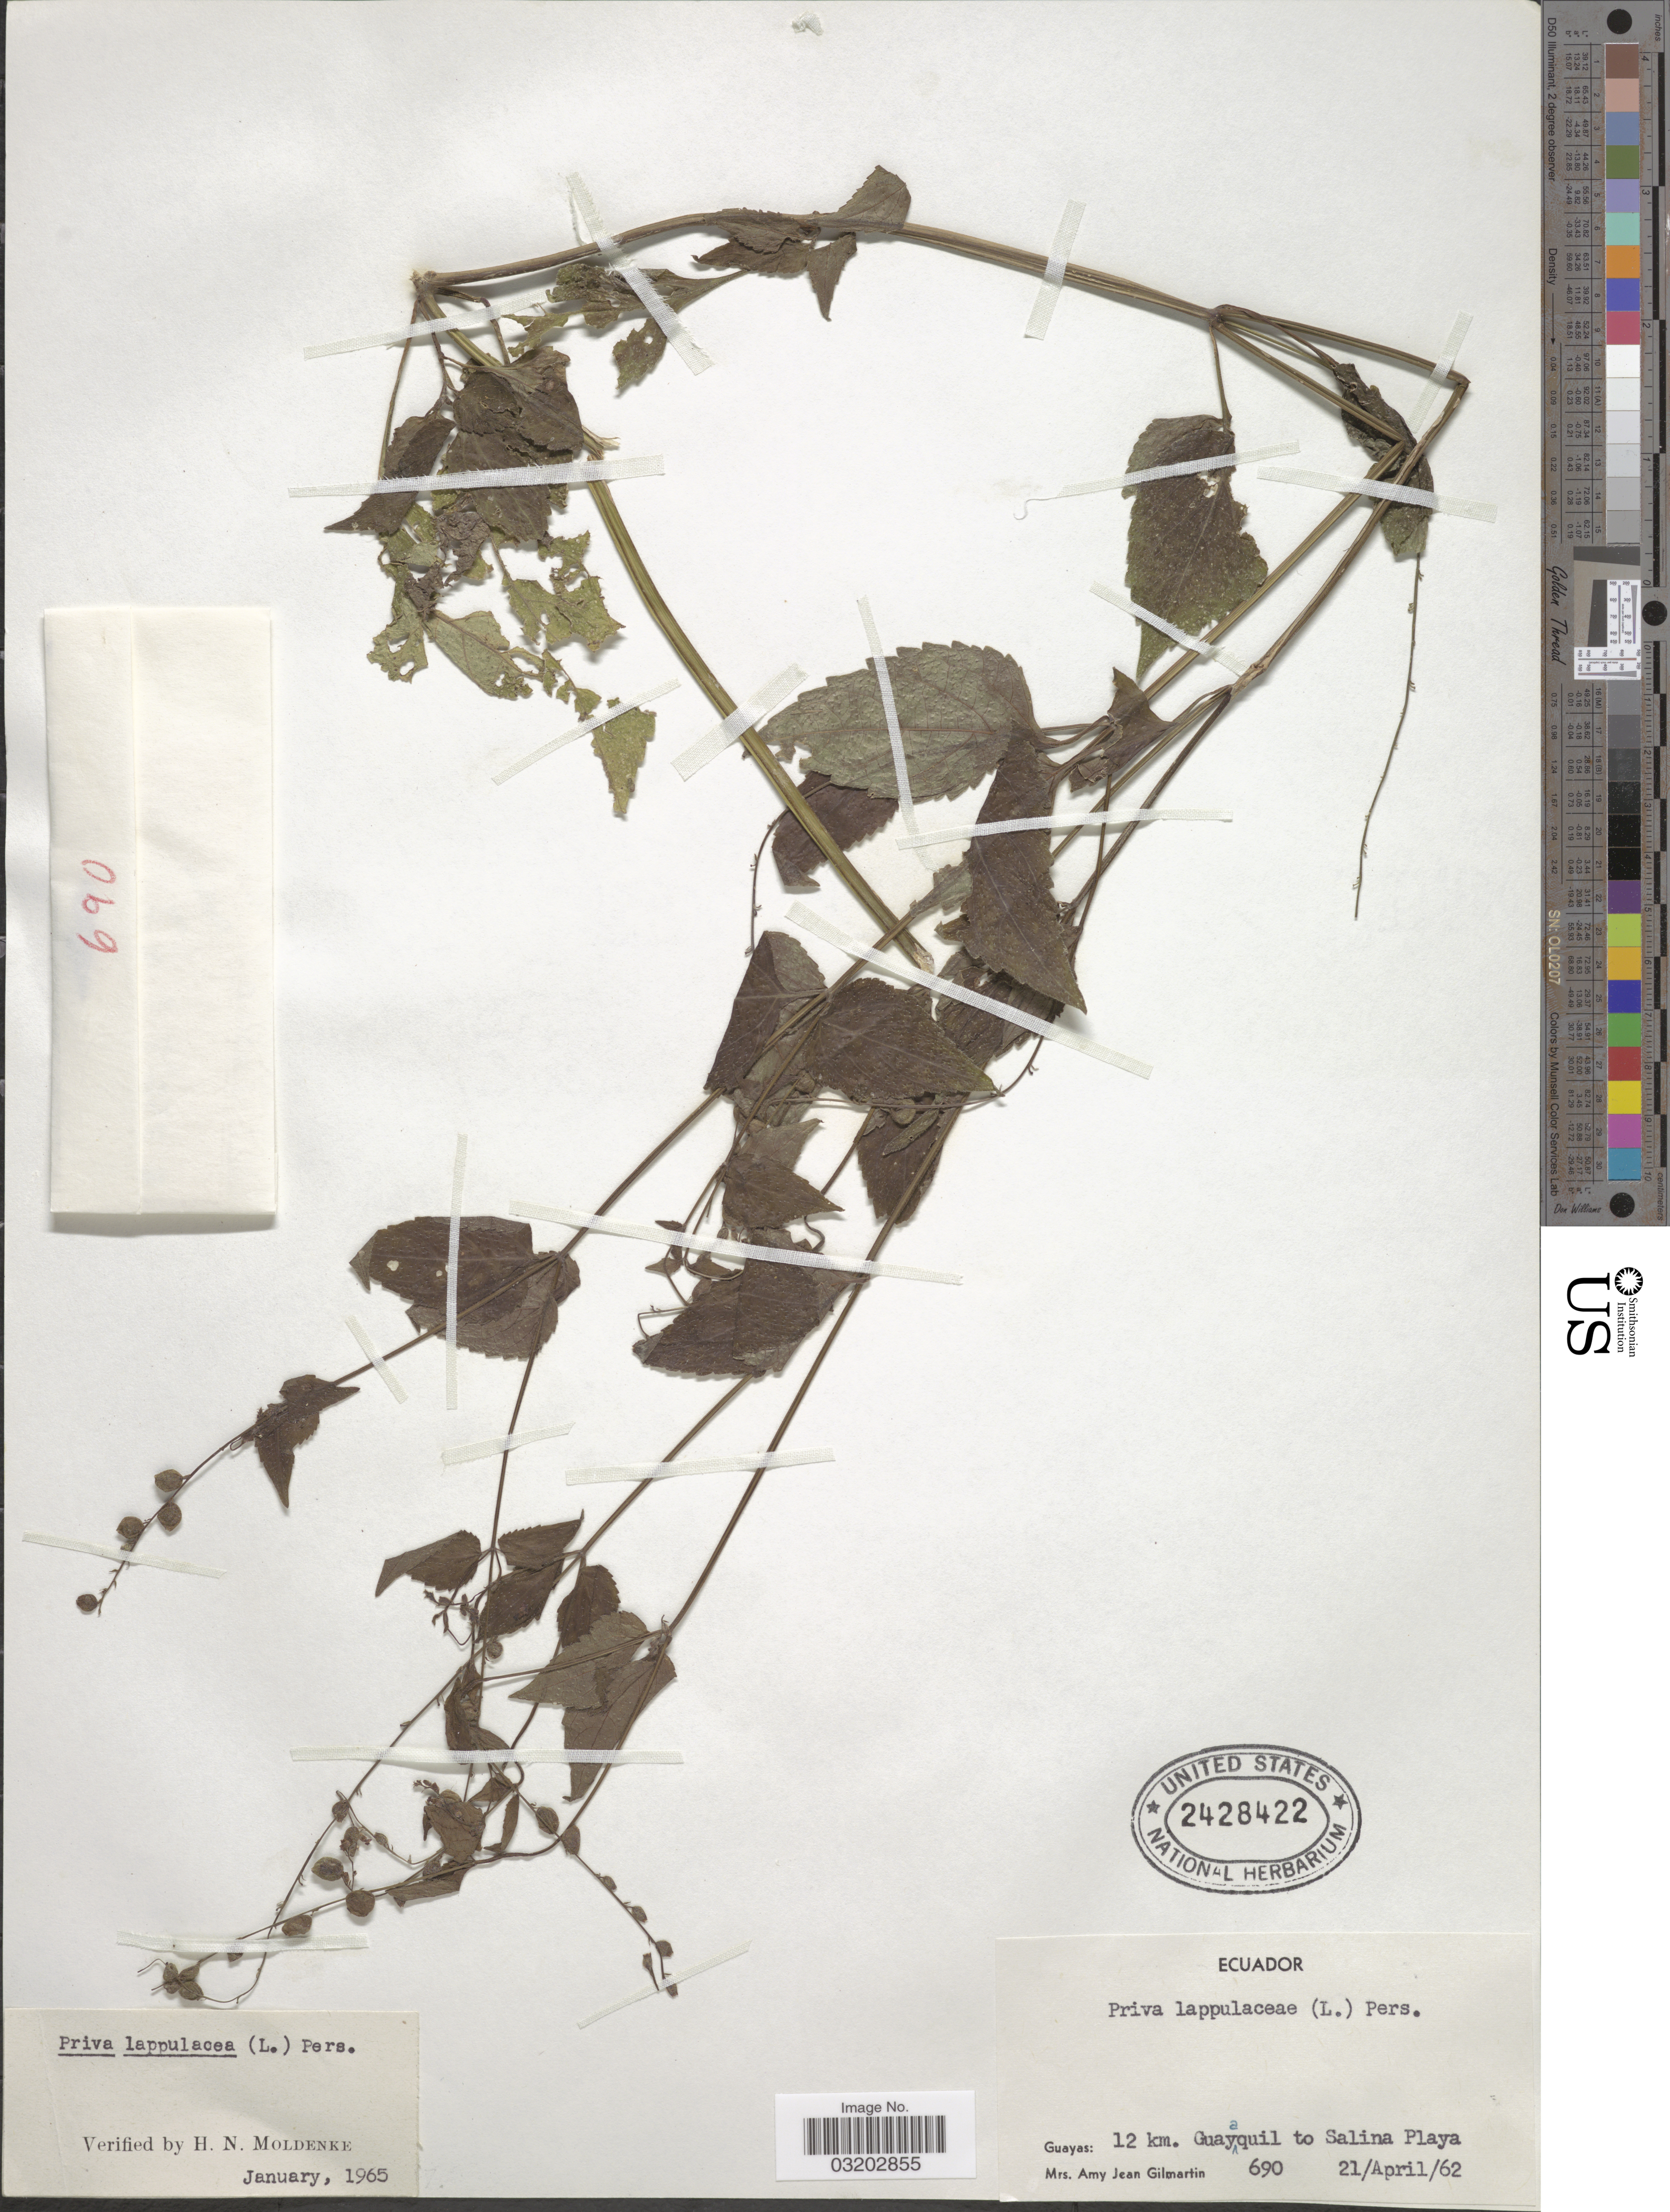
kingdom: Plantae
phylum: Tracheophyta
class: Magnoliopsida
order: Lamiales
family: Verbenaceae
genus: Priva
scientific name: Priva lappulacea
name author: (L.) Pers.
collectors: A. J. Gilmartin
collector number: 690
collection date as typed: Transcribed d/m/y: 21/4/62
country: Ecuador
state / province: Guayas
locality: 12 km. Guayaquil to Salina Playa.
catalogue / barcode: US 2428422